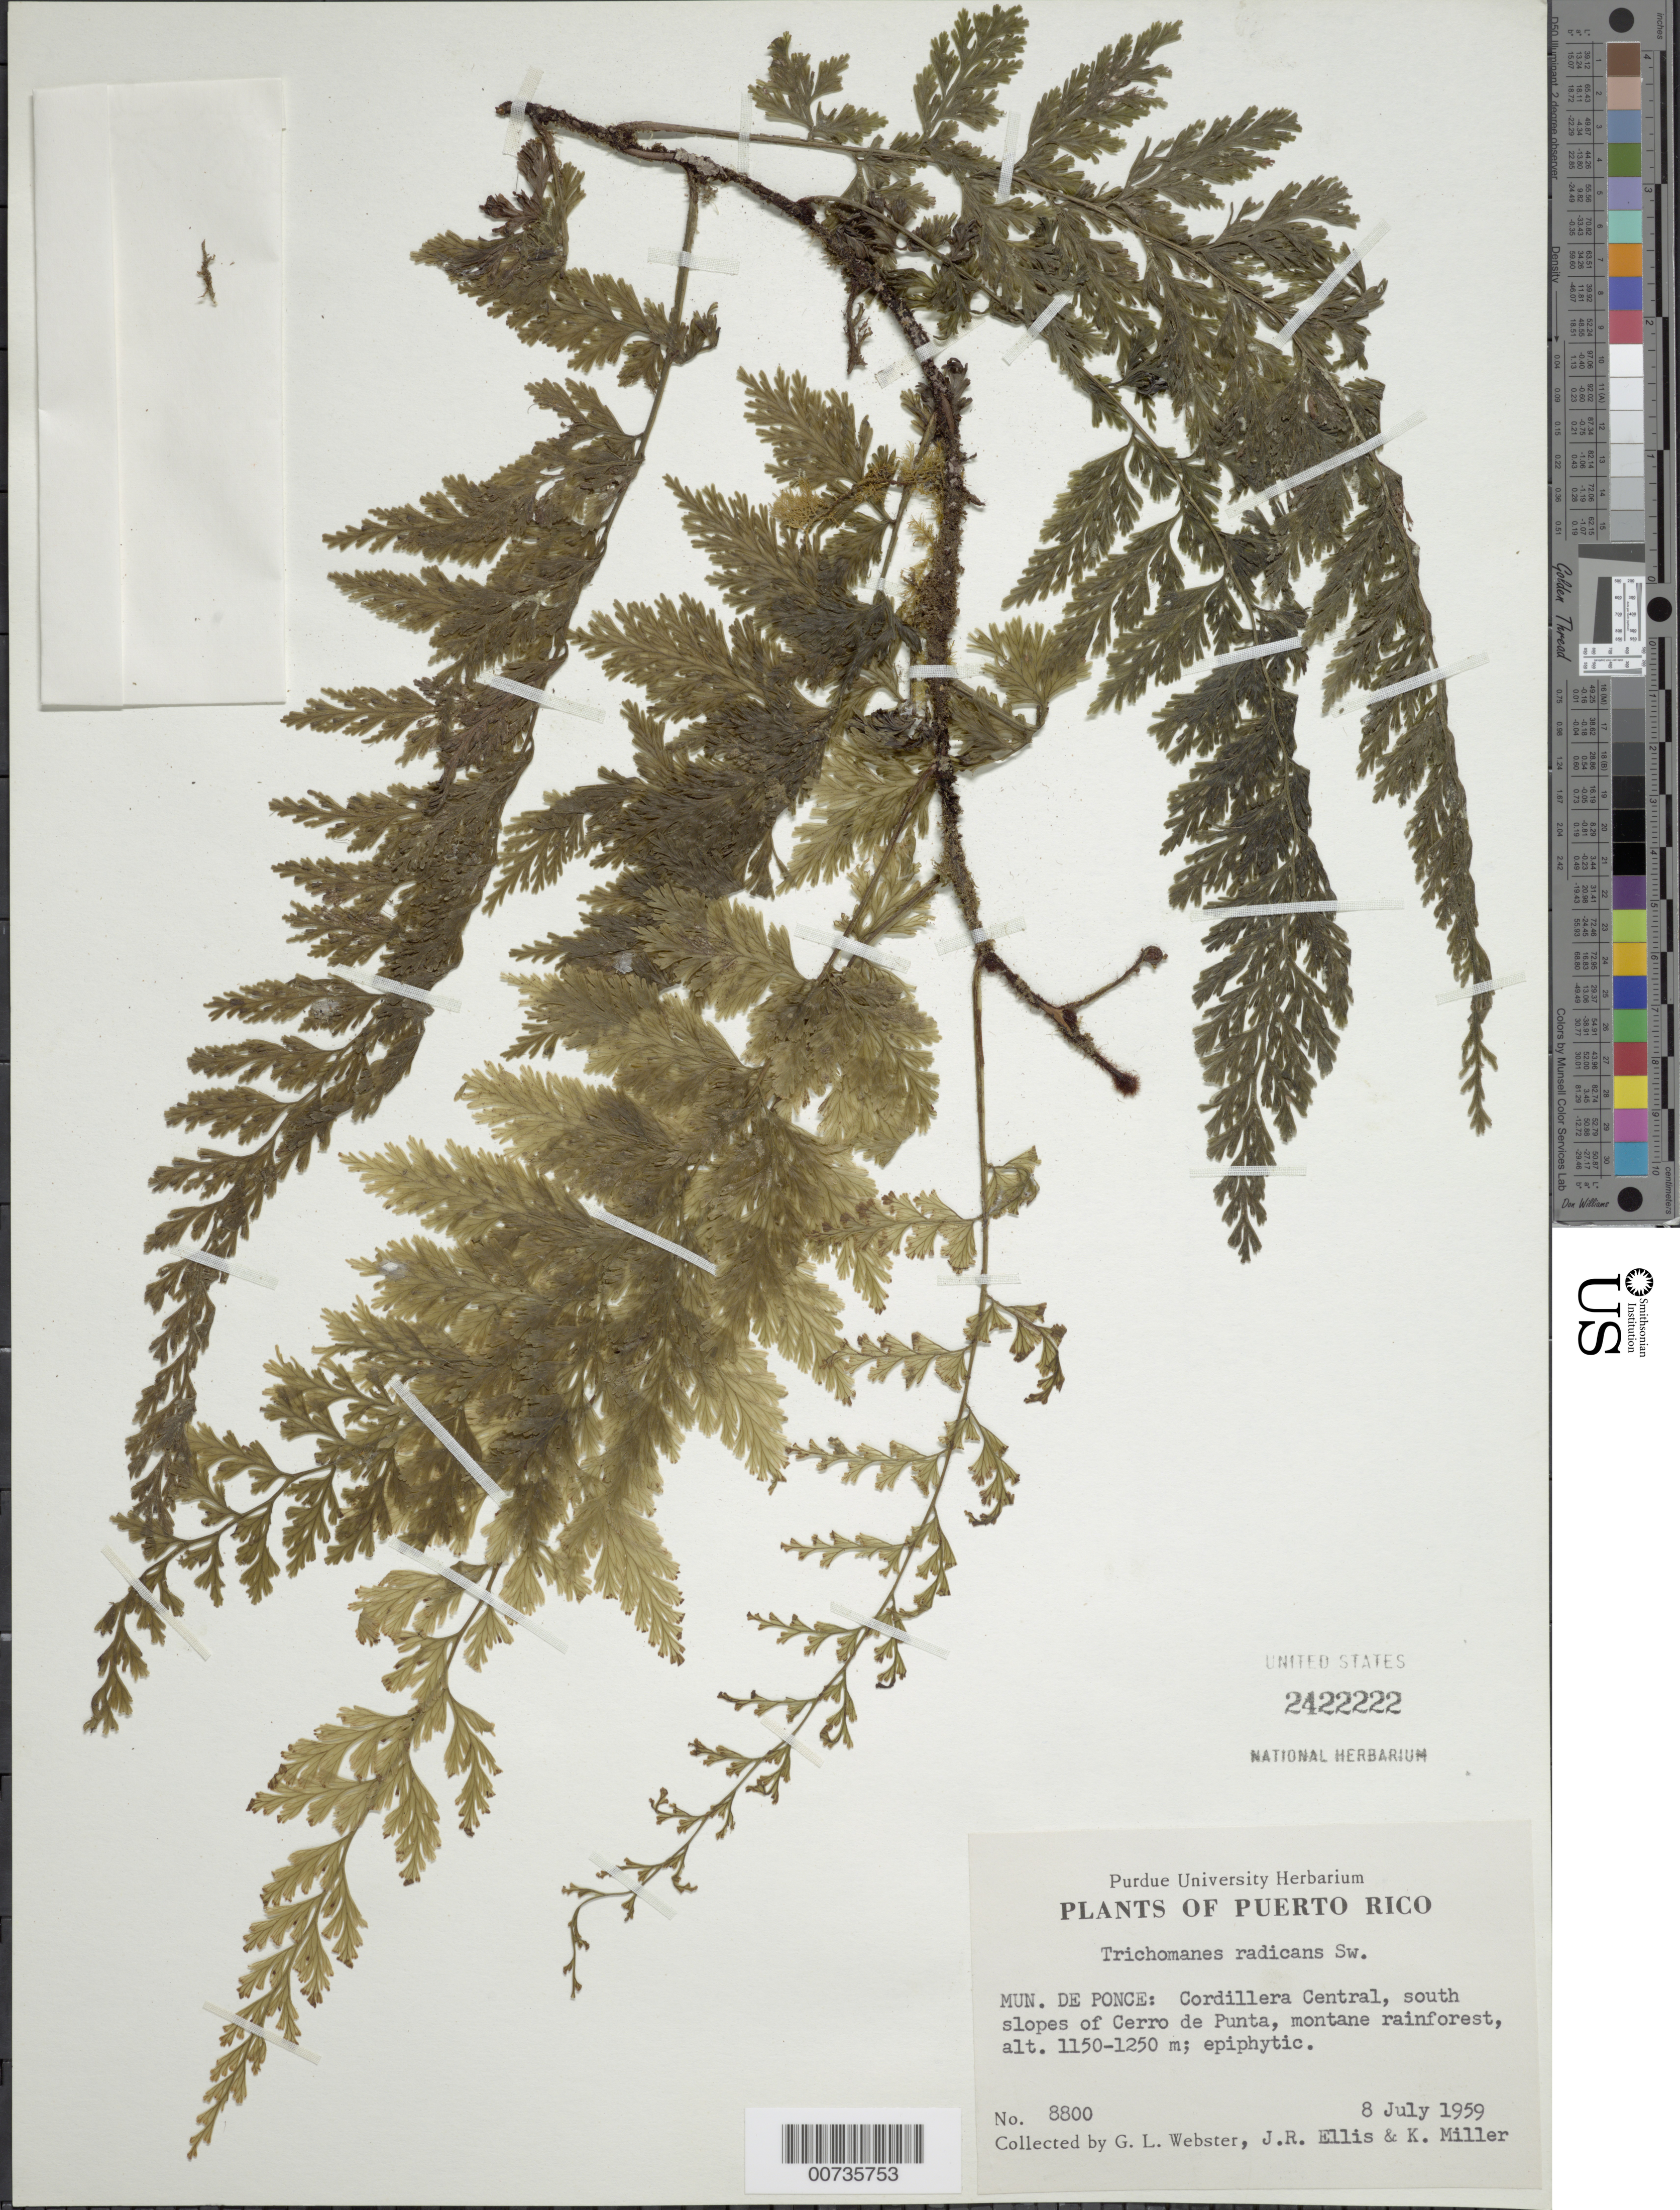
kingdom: Plantae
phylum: Tracheophyta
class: Polypodiopsida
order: Hymenophyllales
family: Hymenophyllaceae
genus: Vandenboschia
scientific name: Vandenboschia radicans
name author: (Sw.) Copel.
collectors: G. L. Webster, J. R. Ellis & K. Miller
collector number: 8800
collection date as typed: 08 Jul 1959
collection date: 1959-07-08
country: Puerto Rico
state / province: Ponce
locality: Cordillera Central: S slopes of Cerro de Punta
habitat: Montane rainforest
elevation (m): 1150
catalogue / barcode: US 2422222